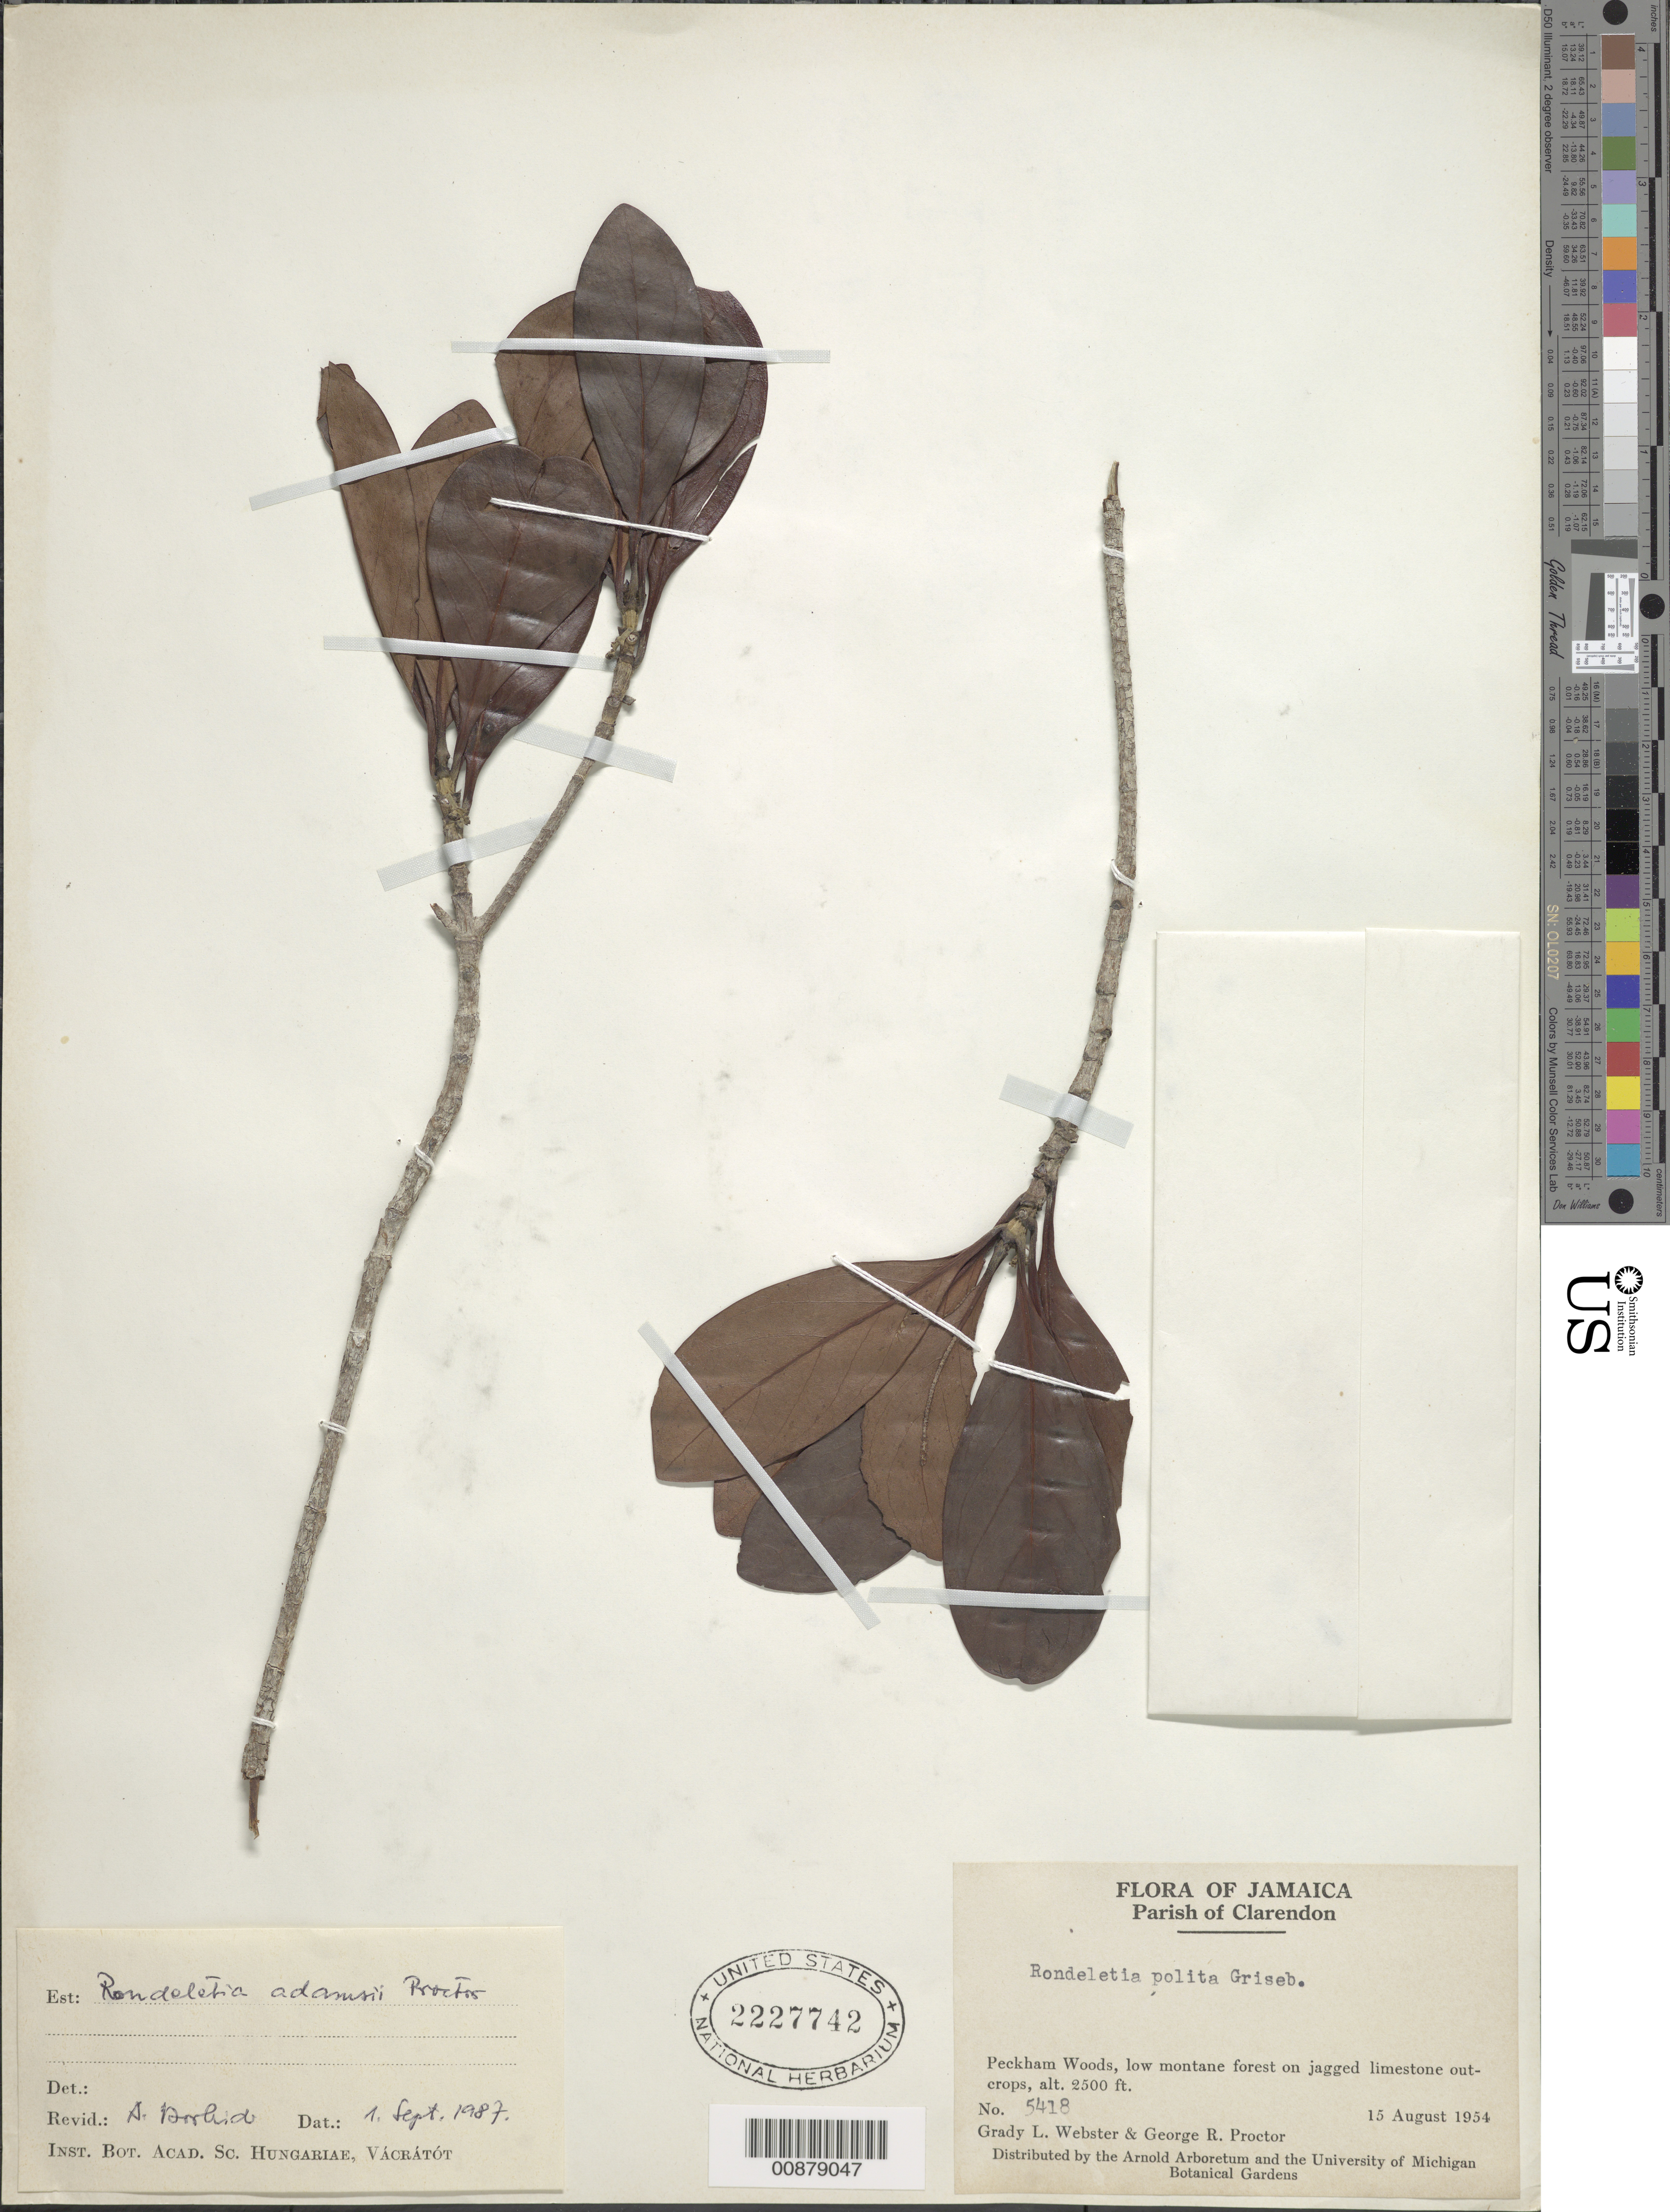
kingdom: Plantae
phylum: Tracheophyta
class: Magnoliopsida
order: Gentianales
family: Rubiaceae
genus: Rondeletia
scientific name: Rondeletia adamsii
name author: Proctor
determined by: Borhidi, Attila L.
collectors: G. L. Webster & G. R. Proctor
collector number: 5418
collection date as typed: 15 Aug 1954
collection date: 1954-08-15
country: Jamaica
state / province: Clarendon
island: Jamaica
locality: Peckham Woods.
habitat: low montane forest on jagged limestone outcrops.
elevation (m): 762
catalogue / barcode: US 2227742